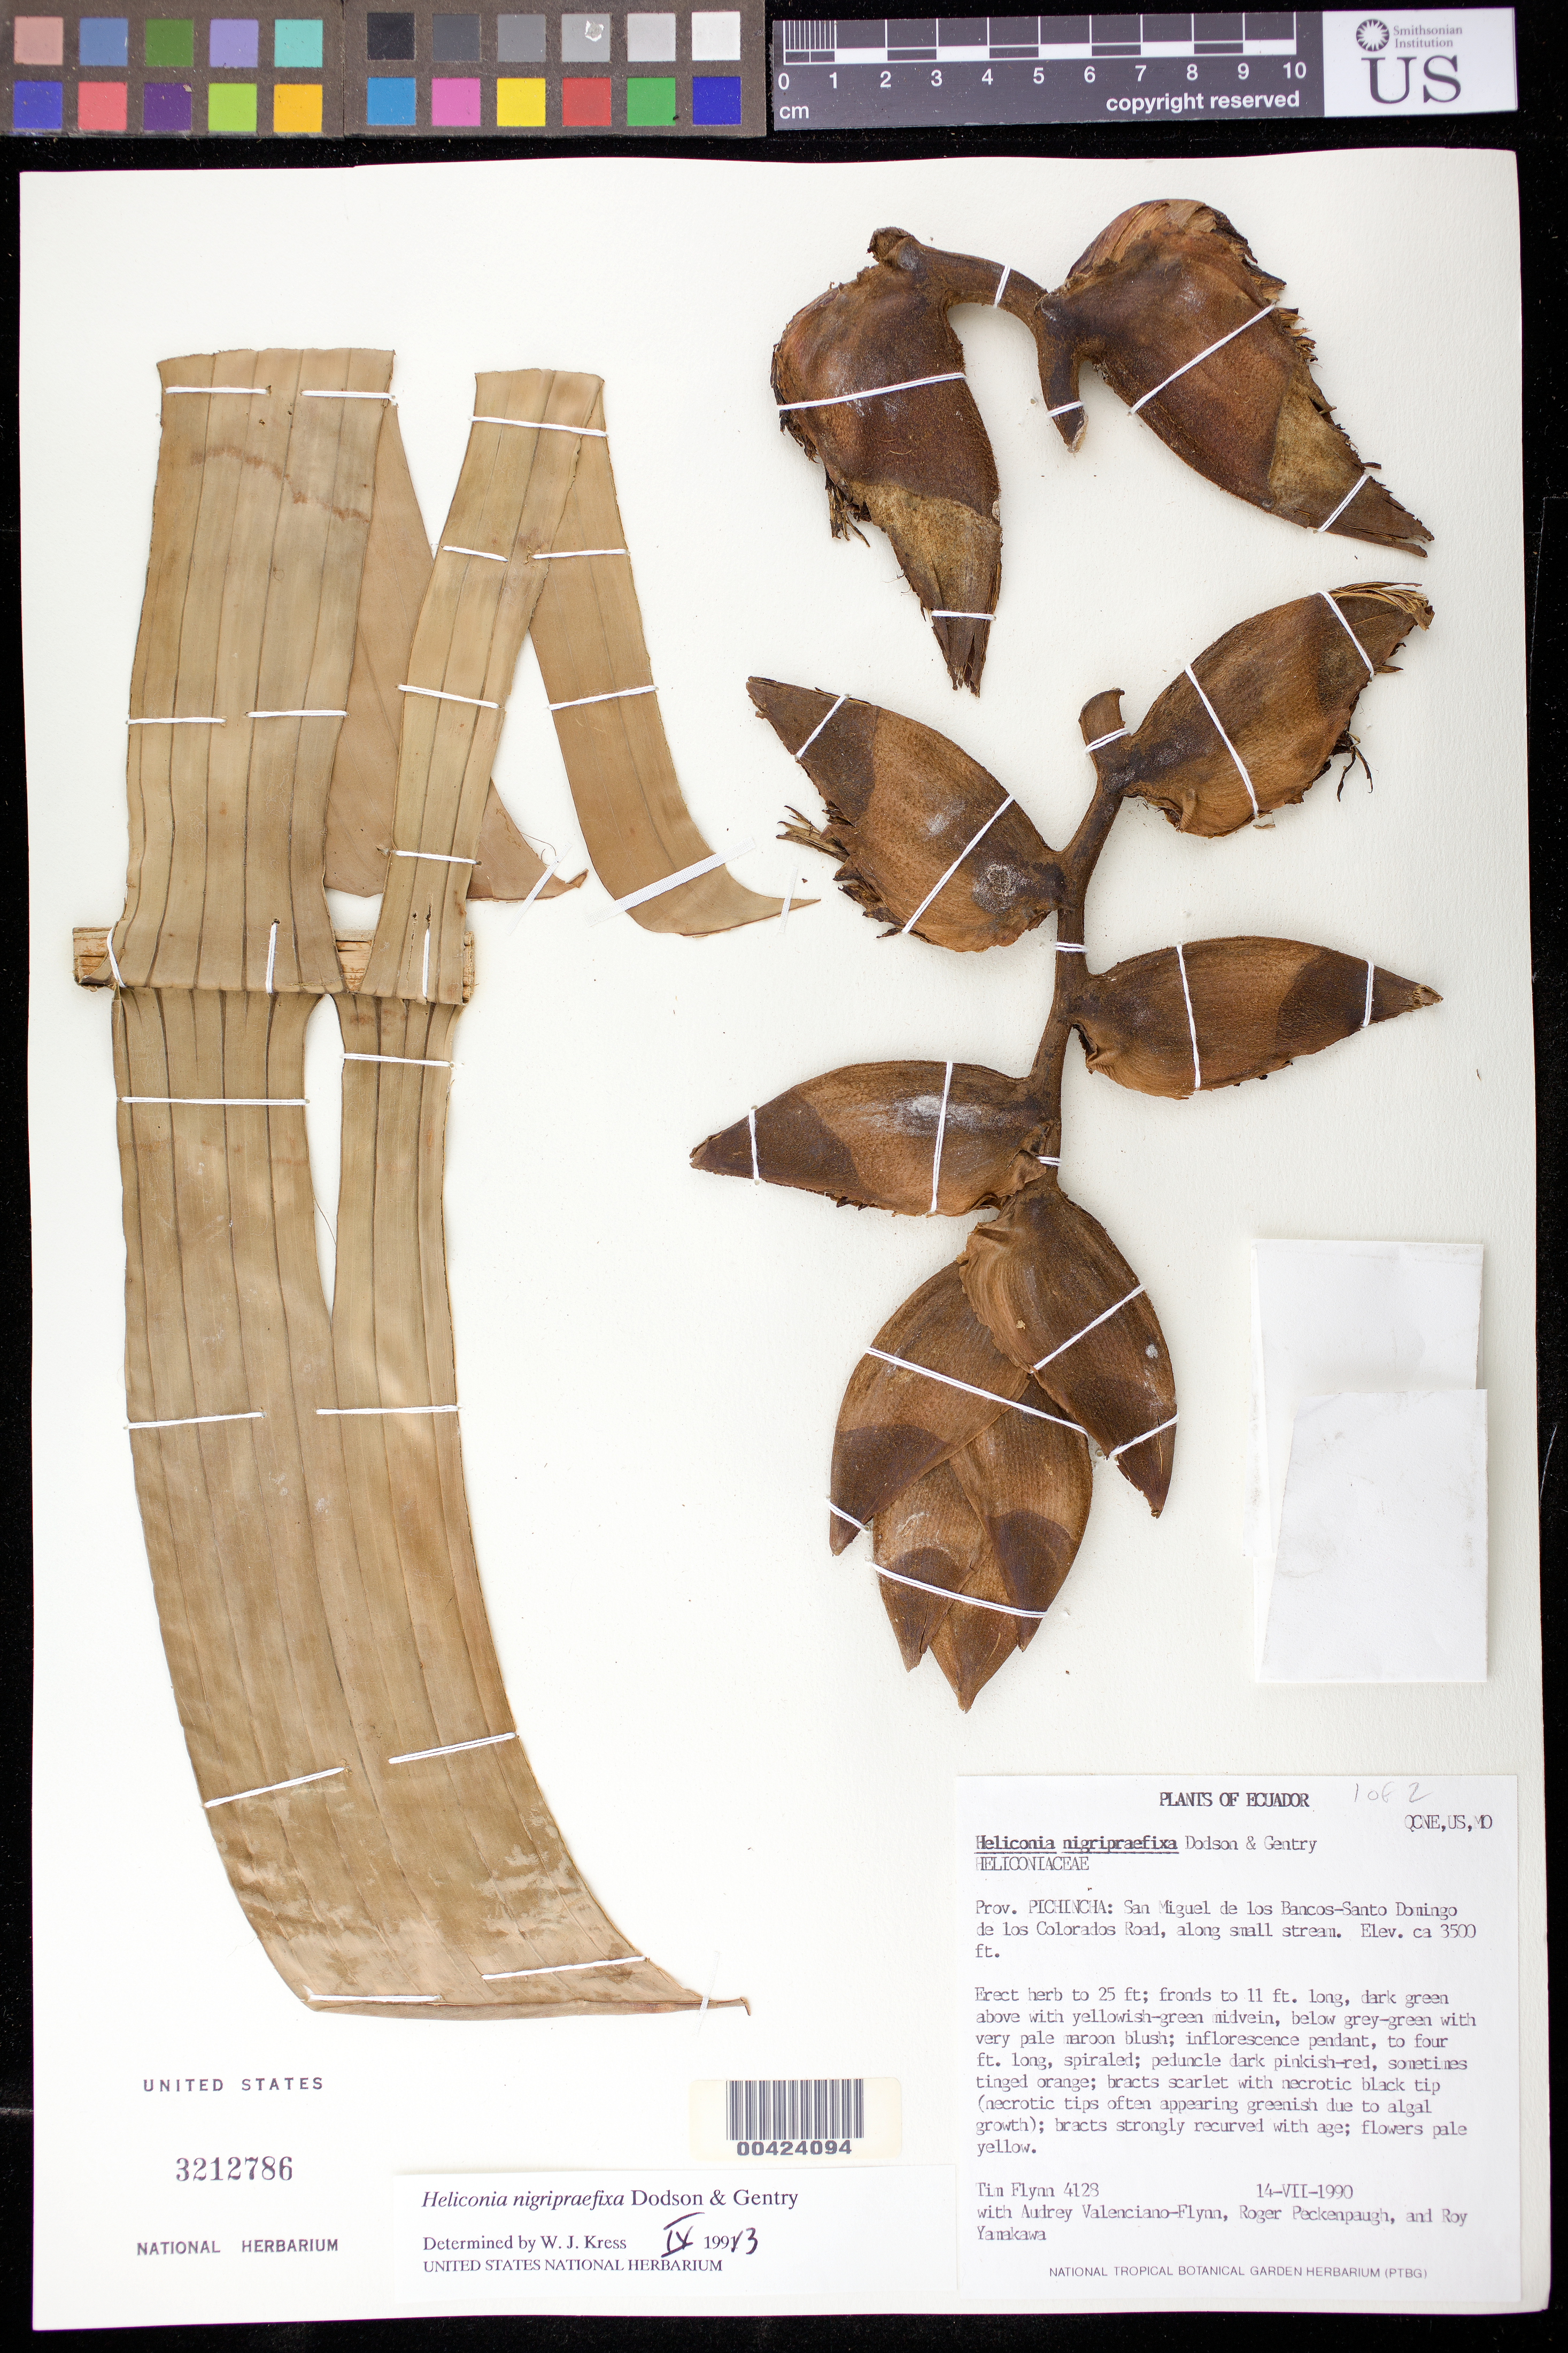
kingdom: Plantae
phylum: Tracheophyta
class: Liliopsida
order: Zingiberales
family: Heliconiaceae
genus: Heliconia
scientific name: Heliconia nigripraefixa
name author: Dodson & Gentry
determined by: Kress, W. J., (US), Smithsonian Institution - National Museum of Natural History (UNITED STATES)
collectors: T. W. Flynn, A. V. Flynn, R. Peckinpaugh & R. Yamakawa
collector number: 4128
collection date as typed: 14 Jul 1990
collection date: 1990-07-14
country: Ecuador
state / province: Pichincha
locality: Sal Miguel de los Bancos - Santo Domingo de los colrados rd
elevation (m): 1067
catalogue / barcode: US 3212786